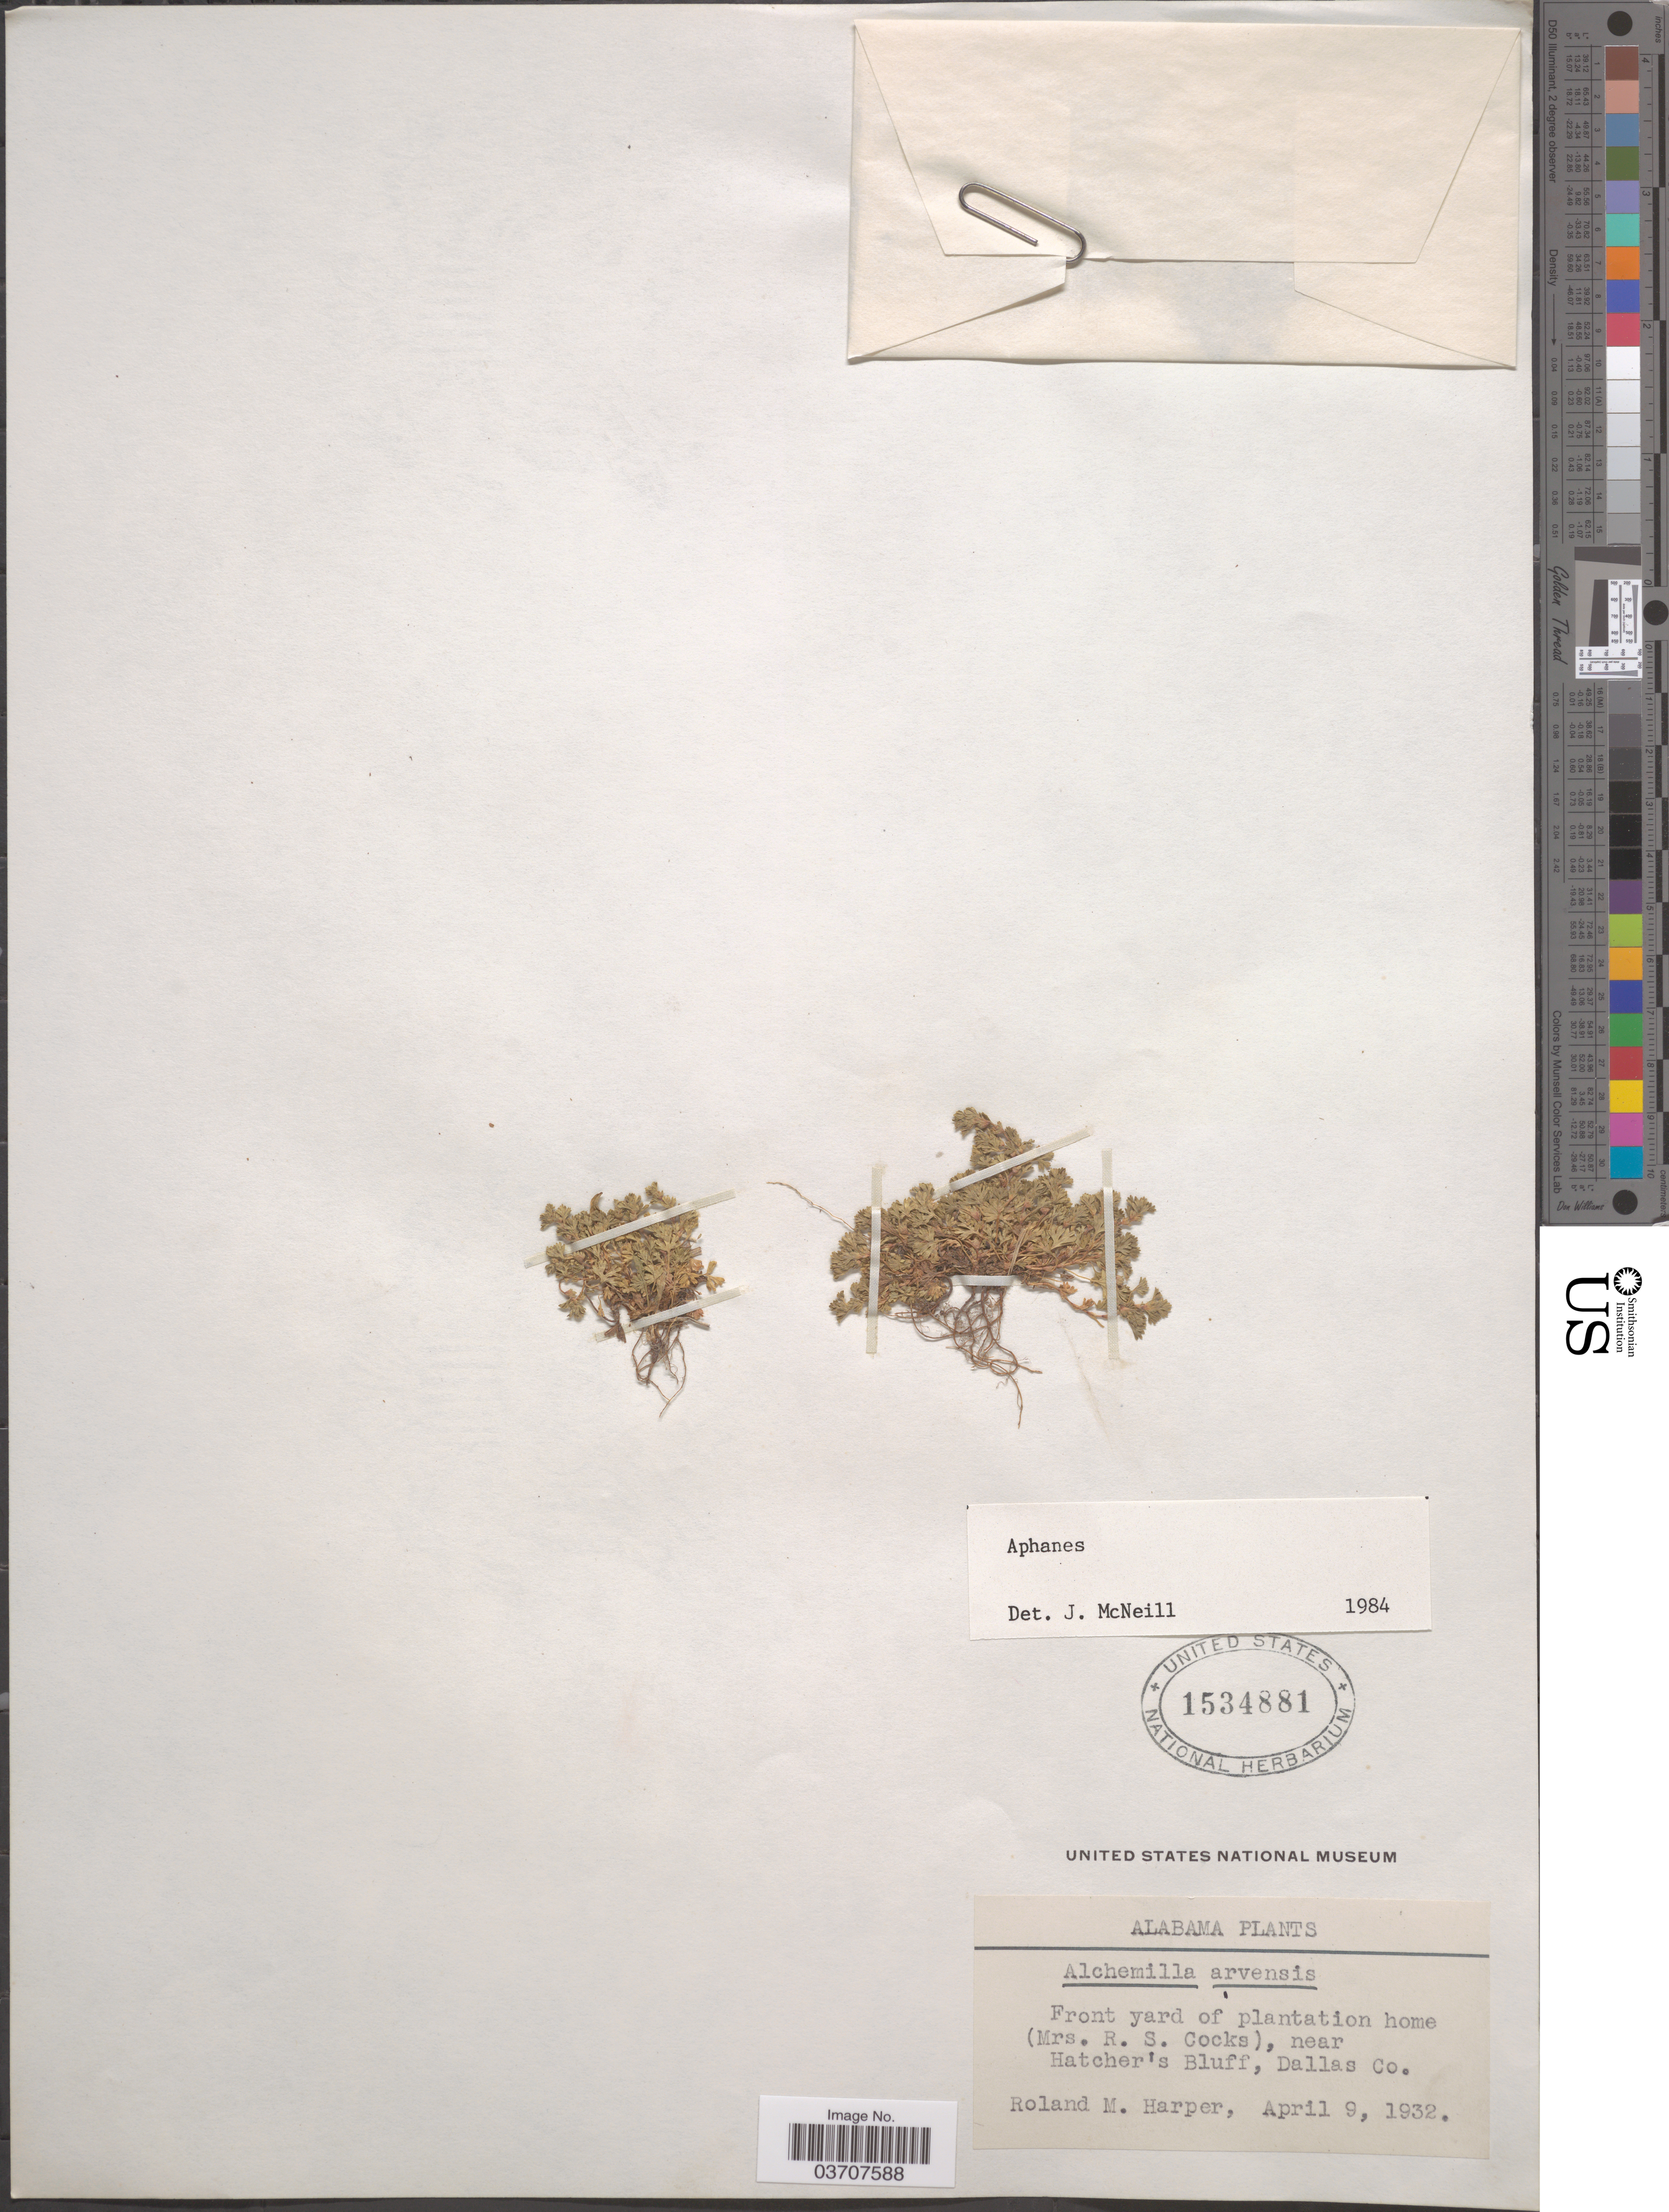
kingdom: Plantae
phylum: Tracheophyta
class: Magnoliopsida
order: Rosales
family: Rosaceae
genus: Aphanes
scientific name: Aphanes australis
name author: Rydb.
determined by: Strong, Mark T., (BOT), Smithsonian Institution - National Museum of Natural History (UNITED STATES)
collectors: R. M. Harper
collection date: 1932-04-09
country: United States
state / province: Alabama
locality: Front yard of plantation home (Mrs. R. S. Cocks), near Hatcher's Bluff, Dallas Co.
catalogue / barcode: US 1534881